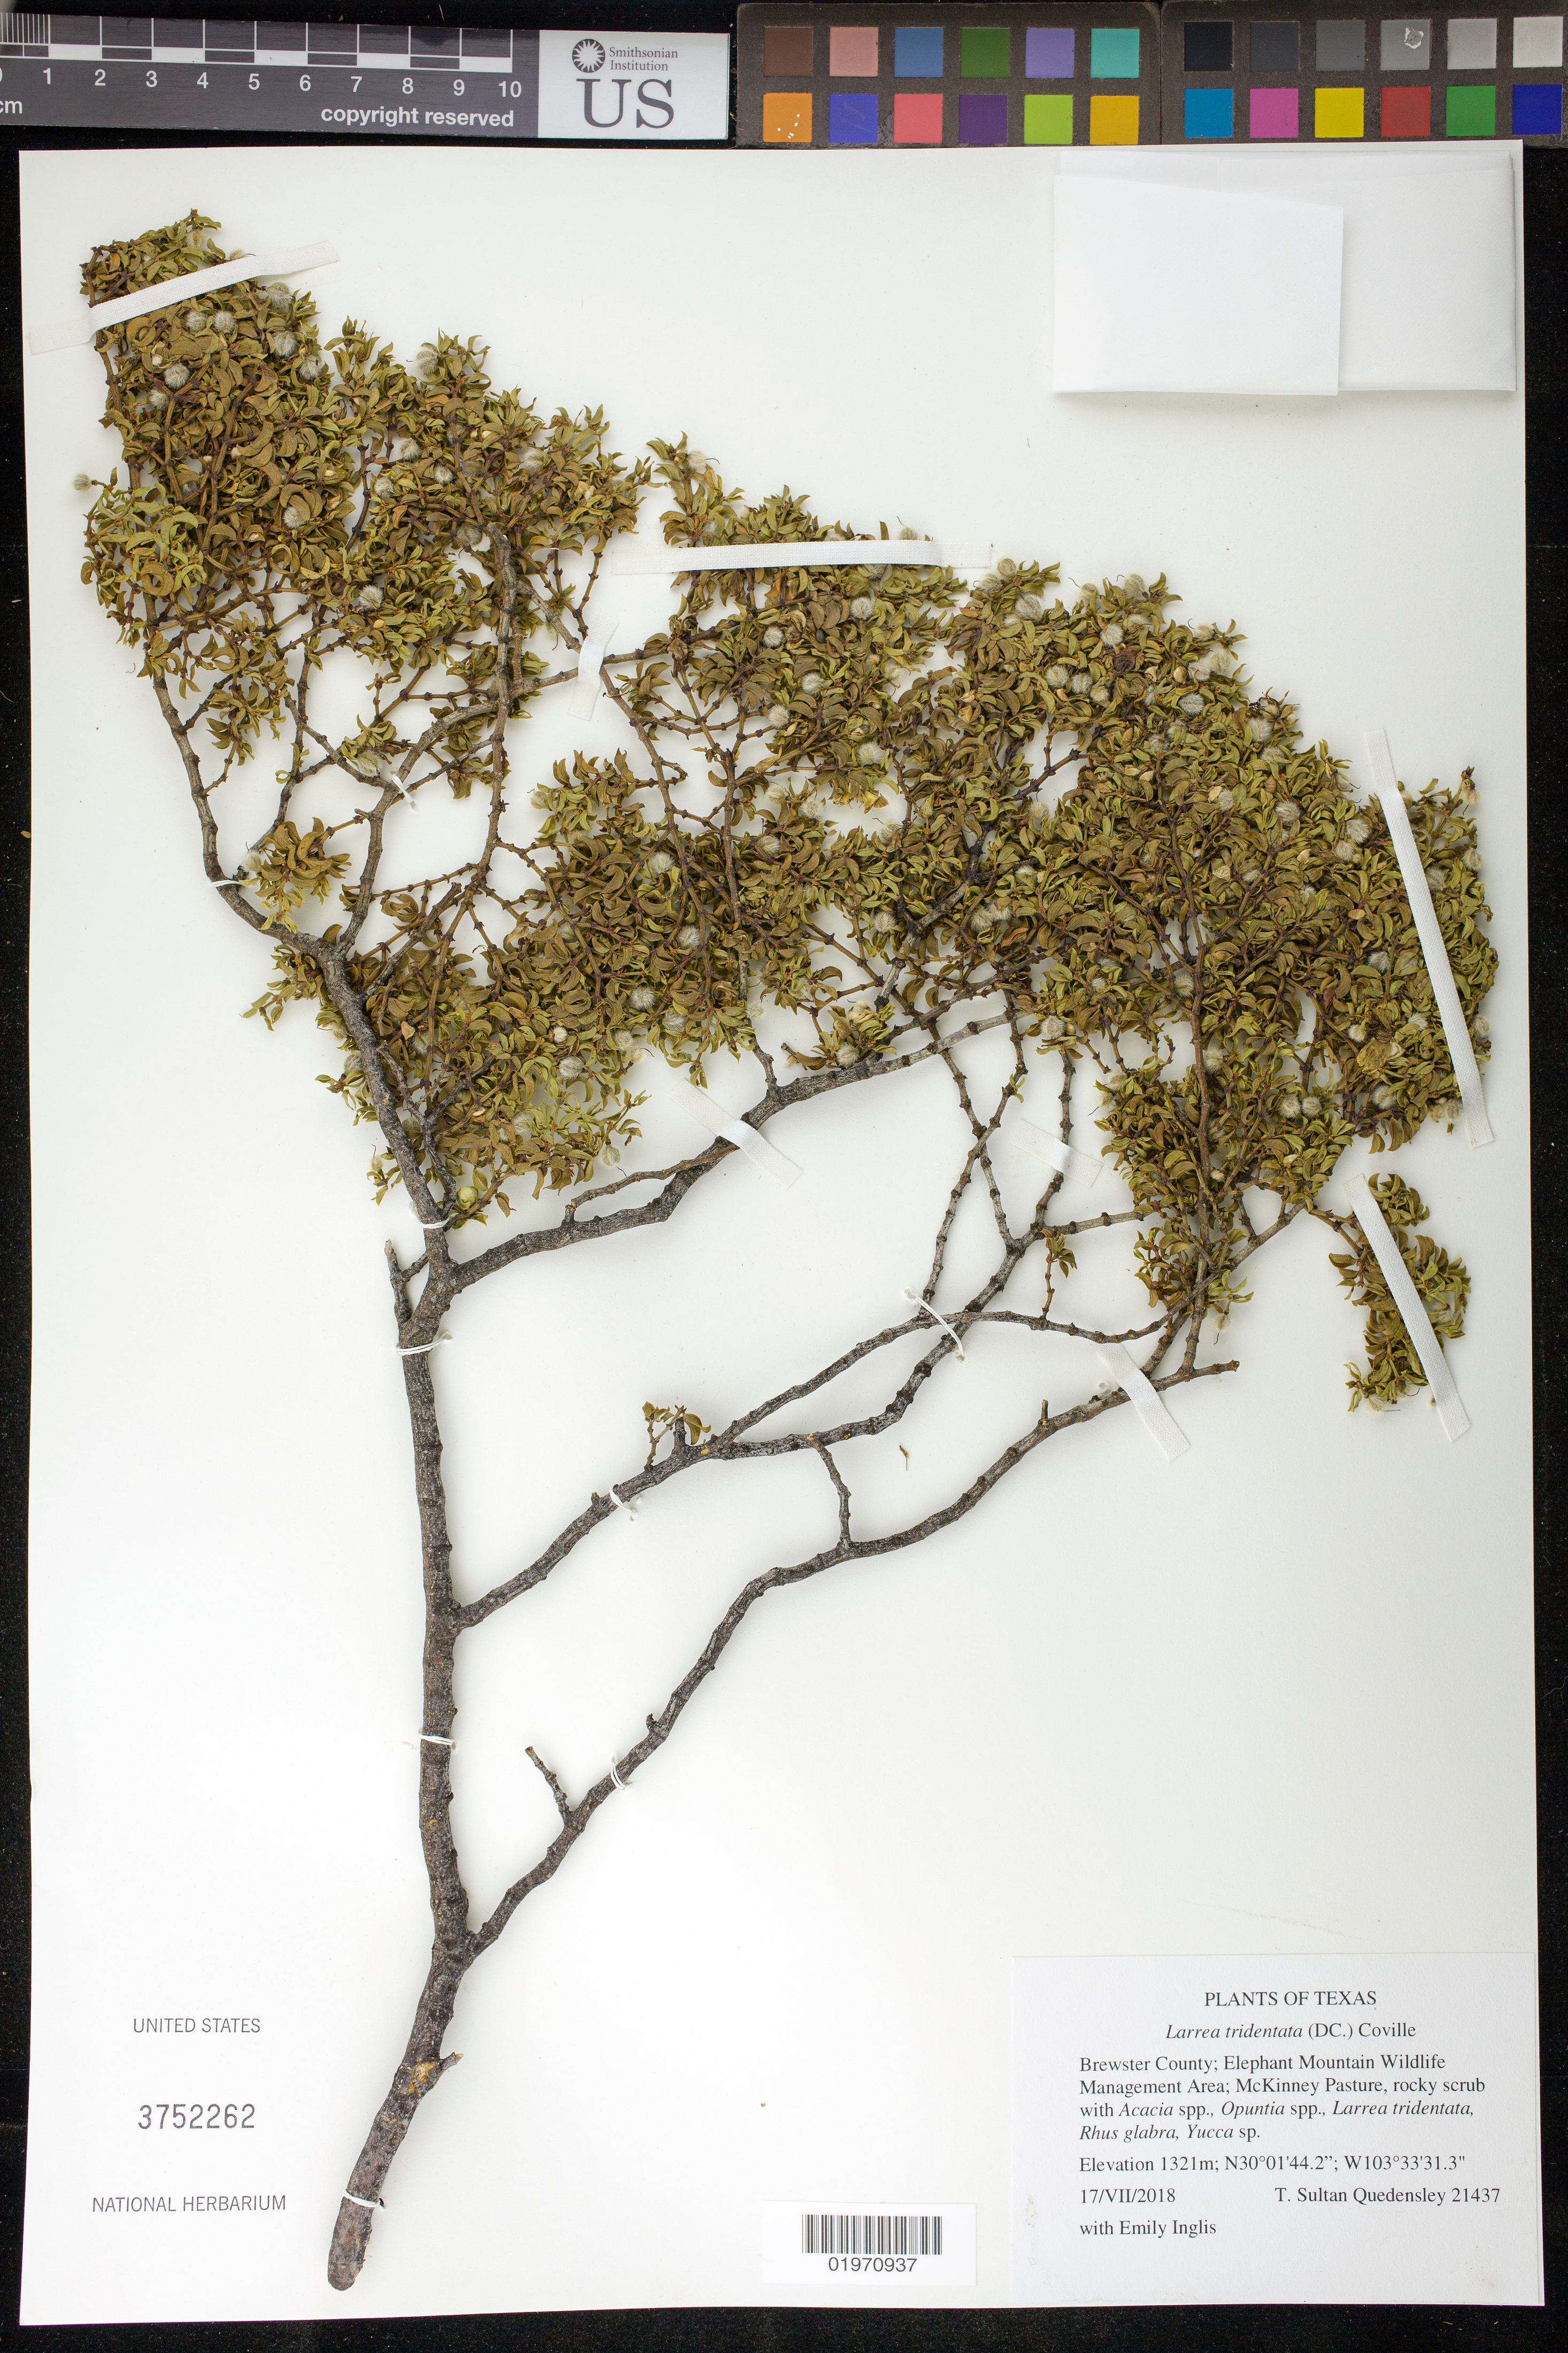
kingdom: Plantae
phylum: Tracheophyta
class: Magnoliopsida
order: Zygophyllales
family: Zygophyllaceae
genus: Larrea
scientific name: Larrea tridentata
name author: (Sessé & Moc. ex DC.) Coville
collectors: T. S. Quedensley & E. Inglis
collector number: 21437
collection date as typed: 17 Jul 2018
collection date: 2018-07-17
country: United States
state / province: Texas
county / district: Brewster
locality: Elephant Mountain Wildlife Management Area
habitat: McKinney Pasture, rocky scrub with Acacia spp., Opuntia spp., Larrea tridentata, Rhus glabra, Yucca sp.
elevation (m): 1321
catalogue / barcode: US 3752262